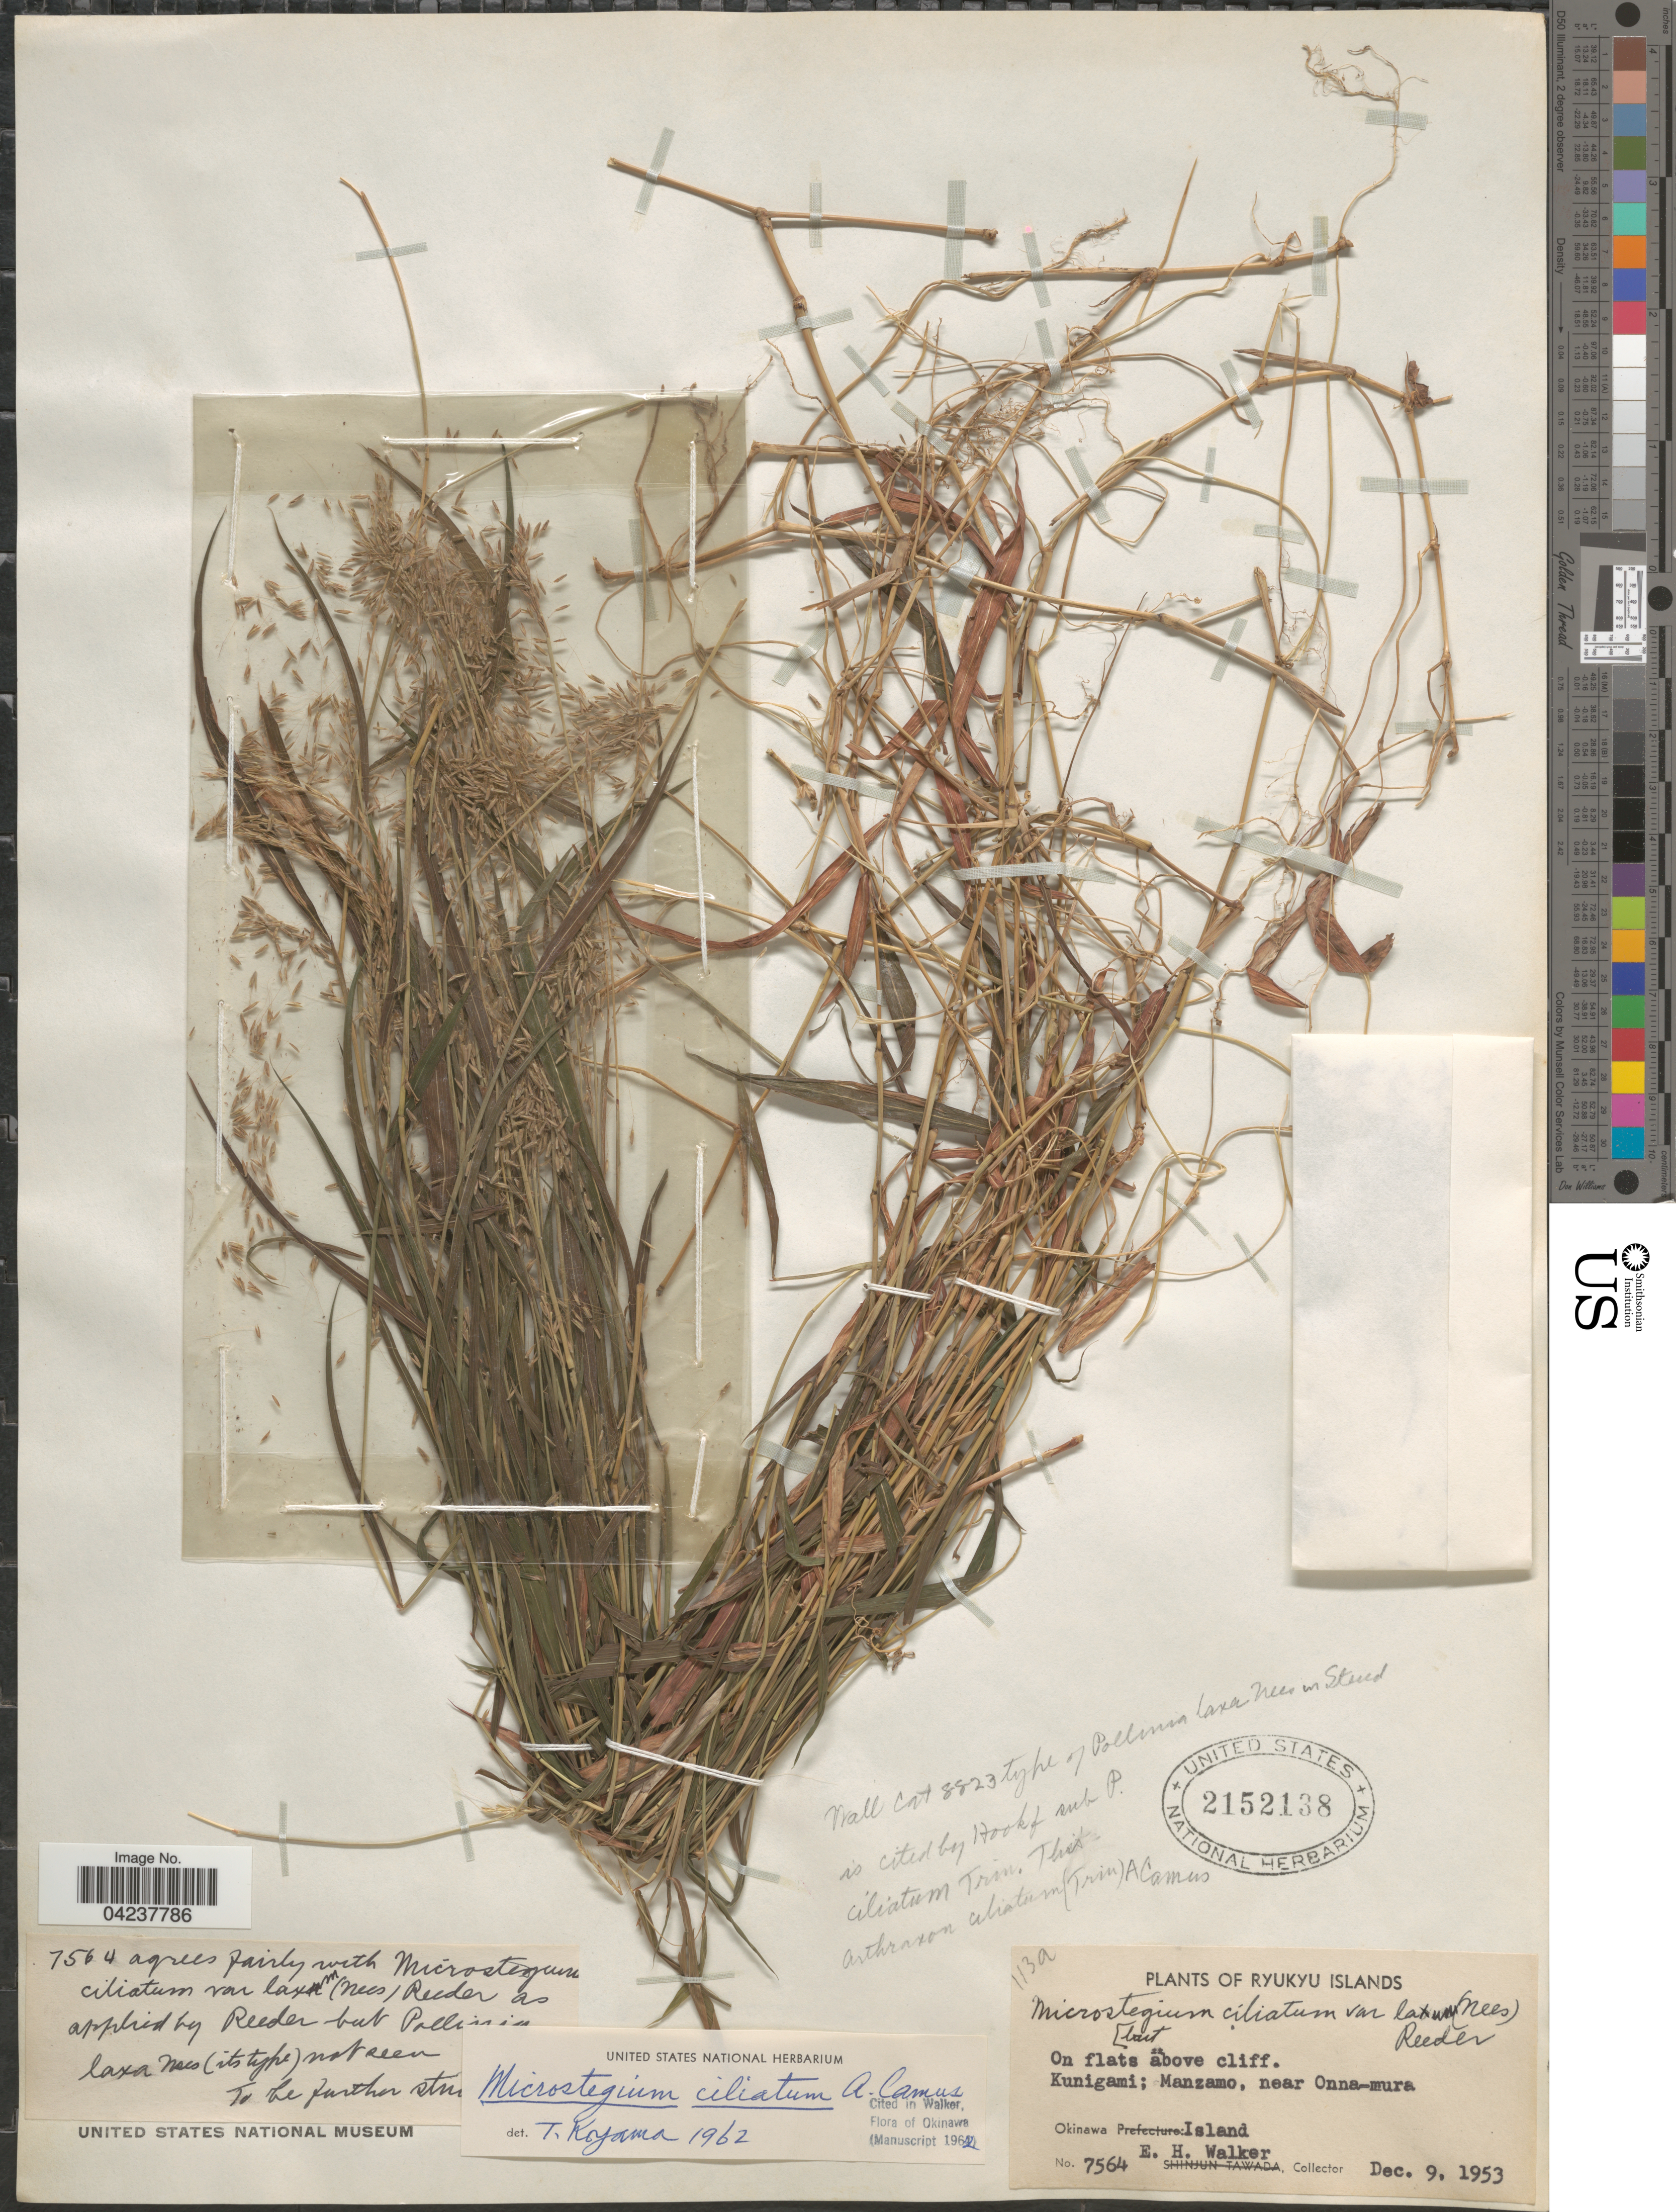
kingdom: Plantae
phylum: Tracheophyta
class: Liliopsida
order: Poales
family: Poaceae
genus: Microstegium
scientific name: Microstegium ciliatum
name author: (Trin.) A. Camus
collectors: E. H. Walker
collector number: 7564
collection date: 1953-12-09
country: Japan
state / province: Okinawa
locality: Ryukyu Islands. On flats above cliff. Kunigami: Manzamo, near Onna-mura. Okinawa Island.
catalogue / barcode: US 2152138